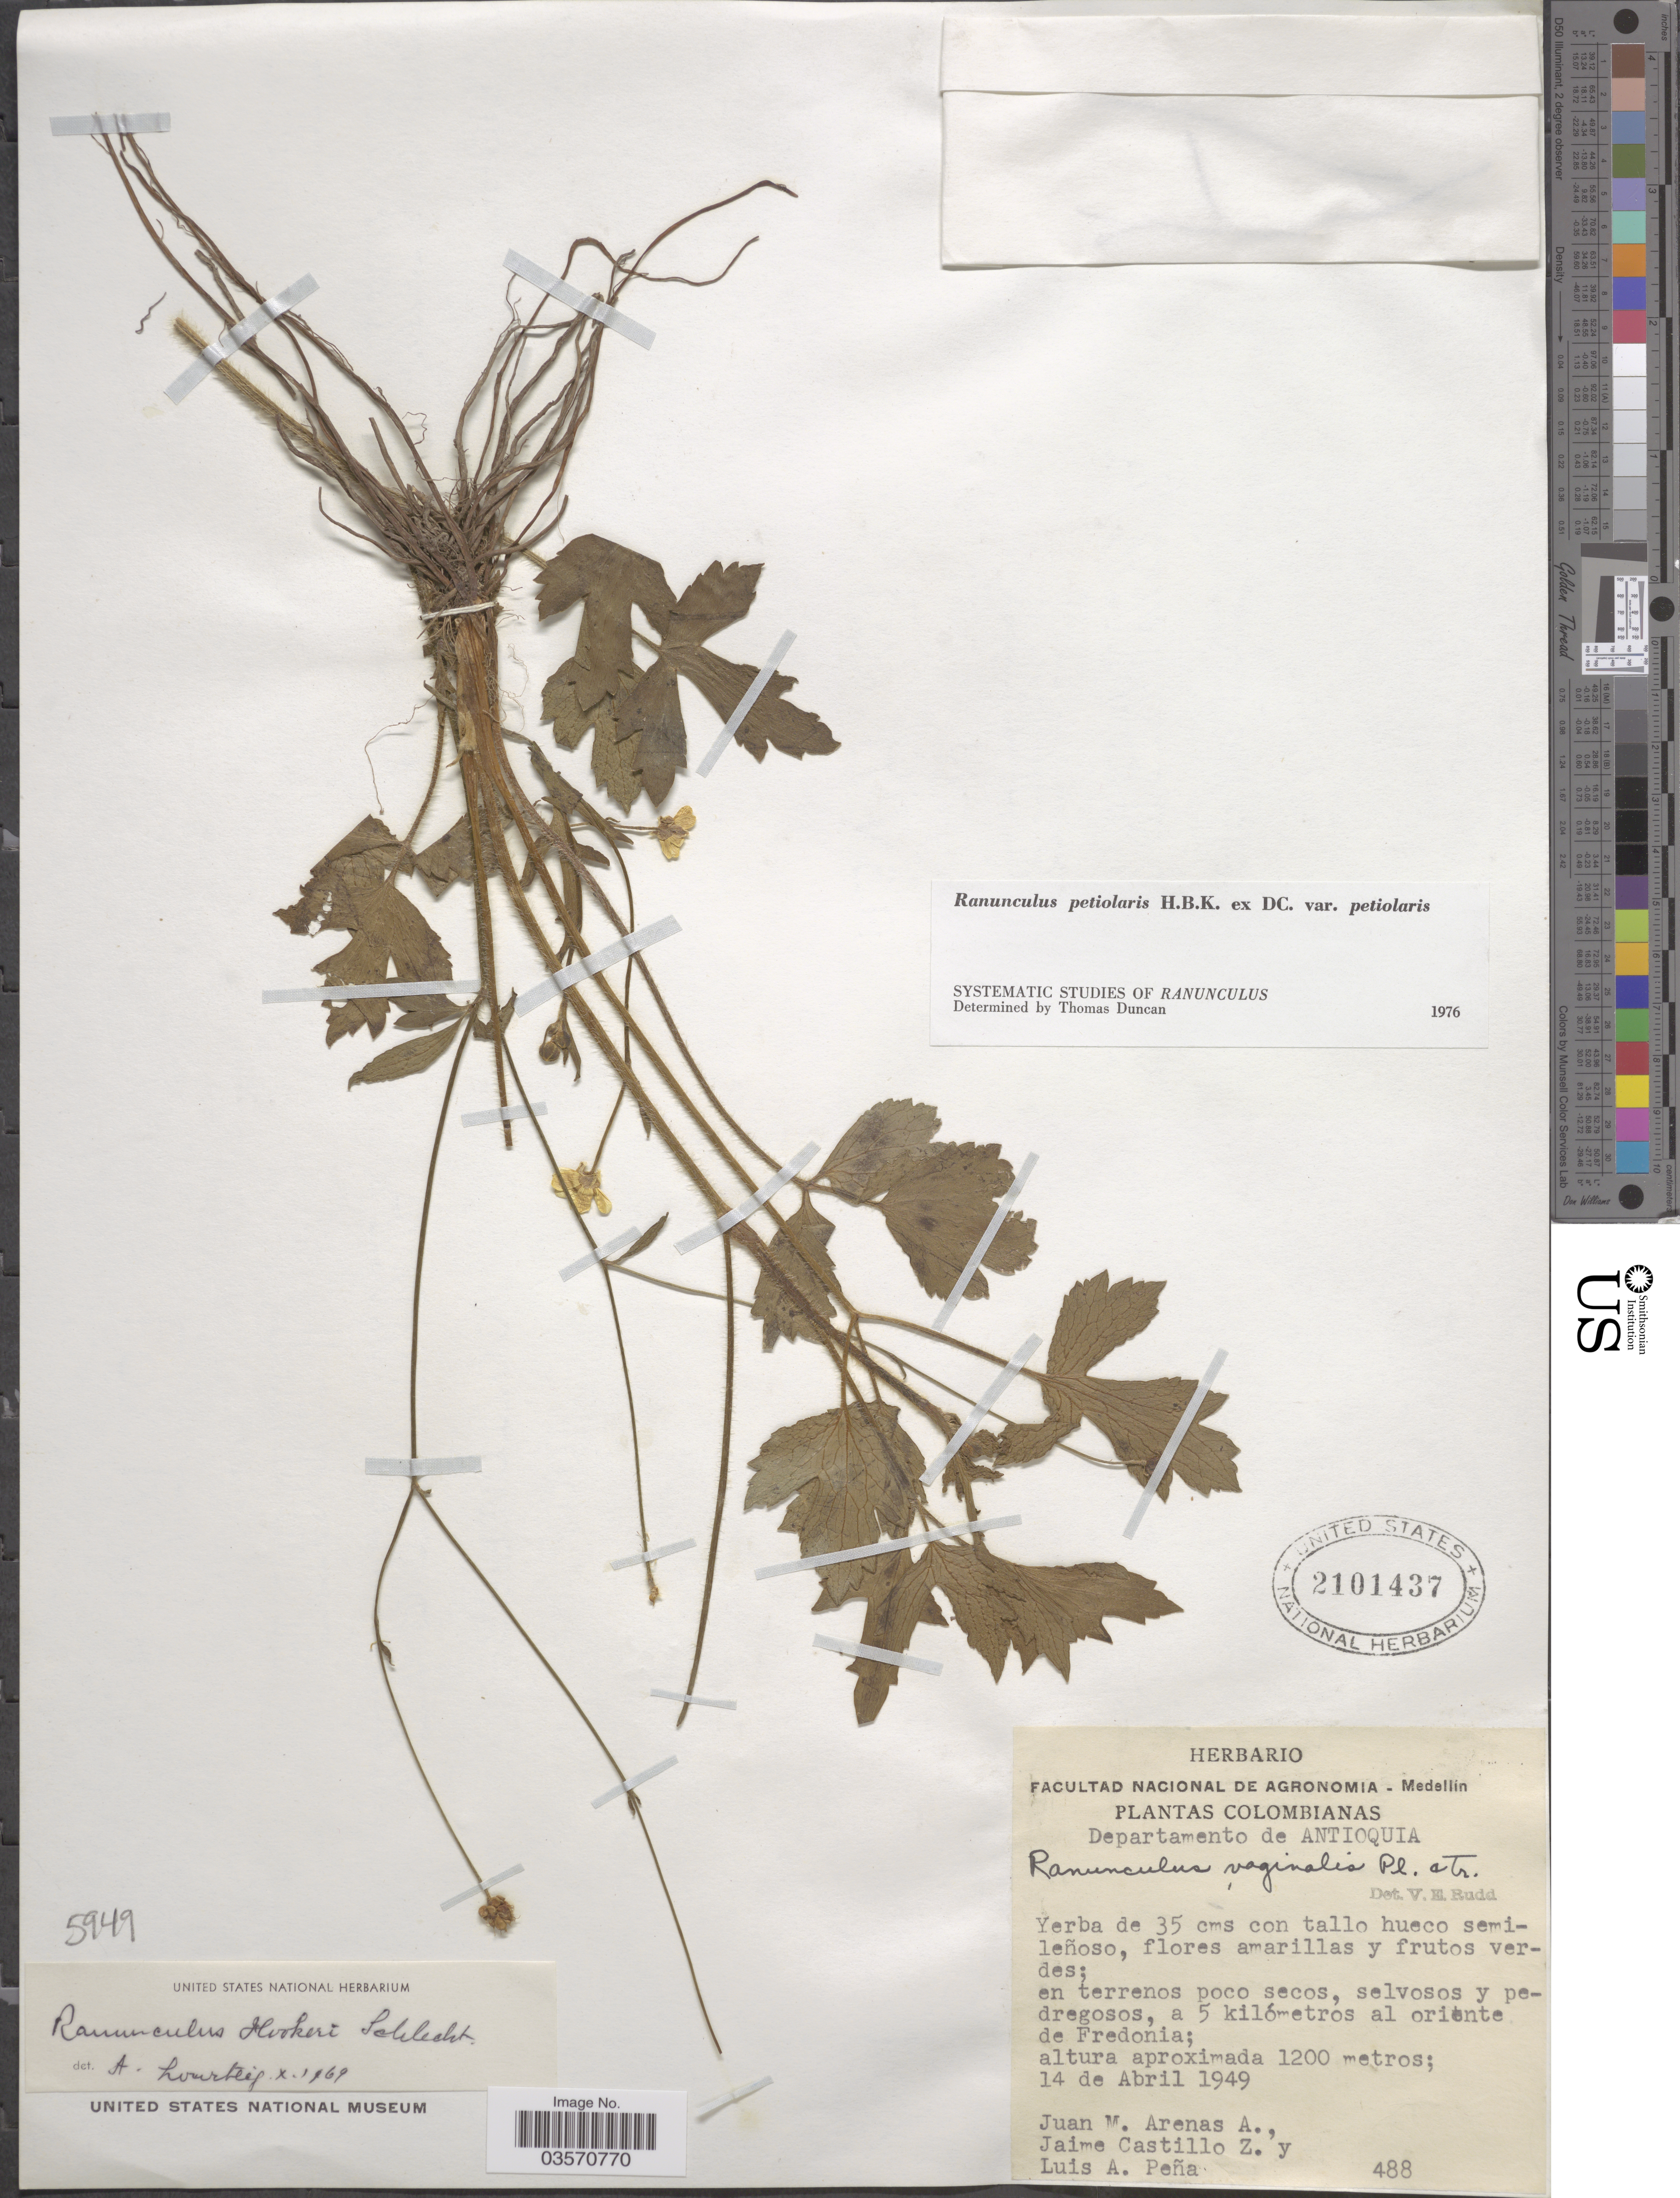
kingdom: Plantae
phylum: Tracheophyta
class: Magnoliopsida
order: Ranunculales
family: Ranunculaceae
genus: Ranunculus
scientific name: Ranunculus petiolaris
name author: Kunth ex DC.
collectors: J. M. Arenas A., J. Castillo Z. & L. Peña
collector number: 488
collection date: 1949-04-14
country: Colombia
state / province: Antioquia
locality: Departamento de Antioquia. 5 kilómetros al oriente de Fredonia.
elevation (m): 1200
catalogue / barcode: US 2101437